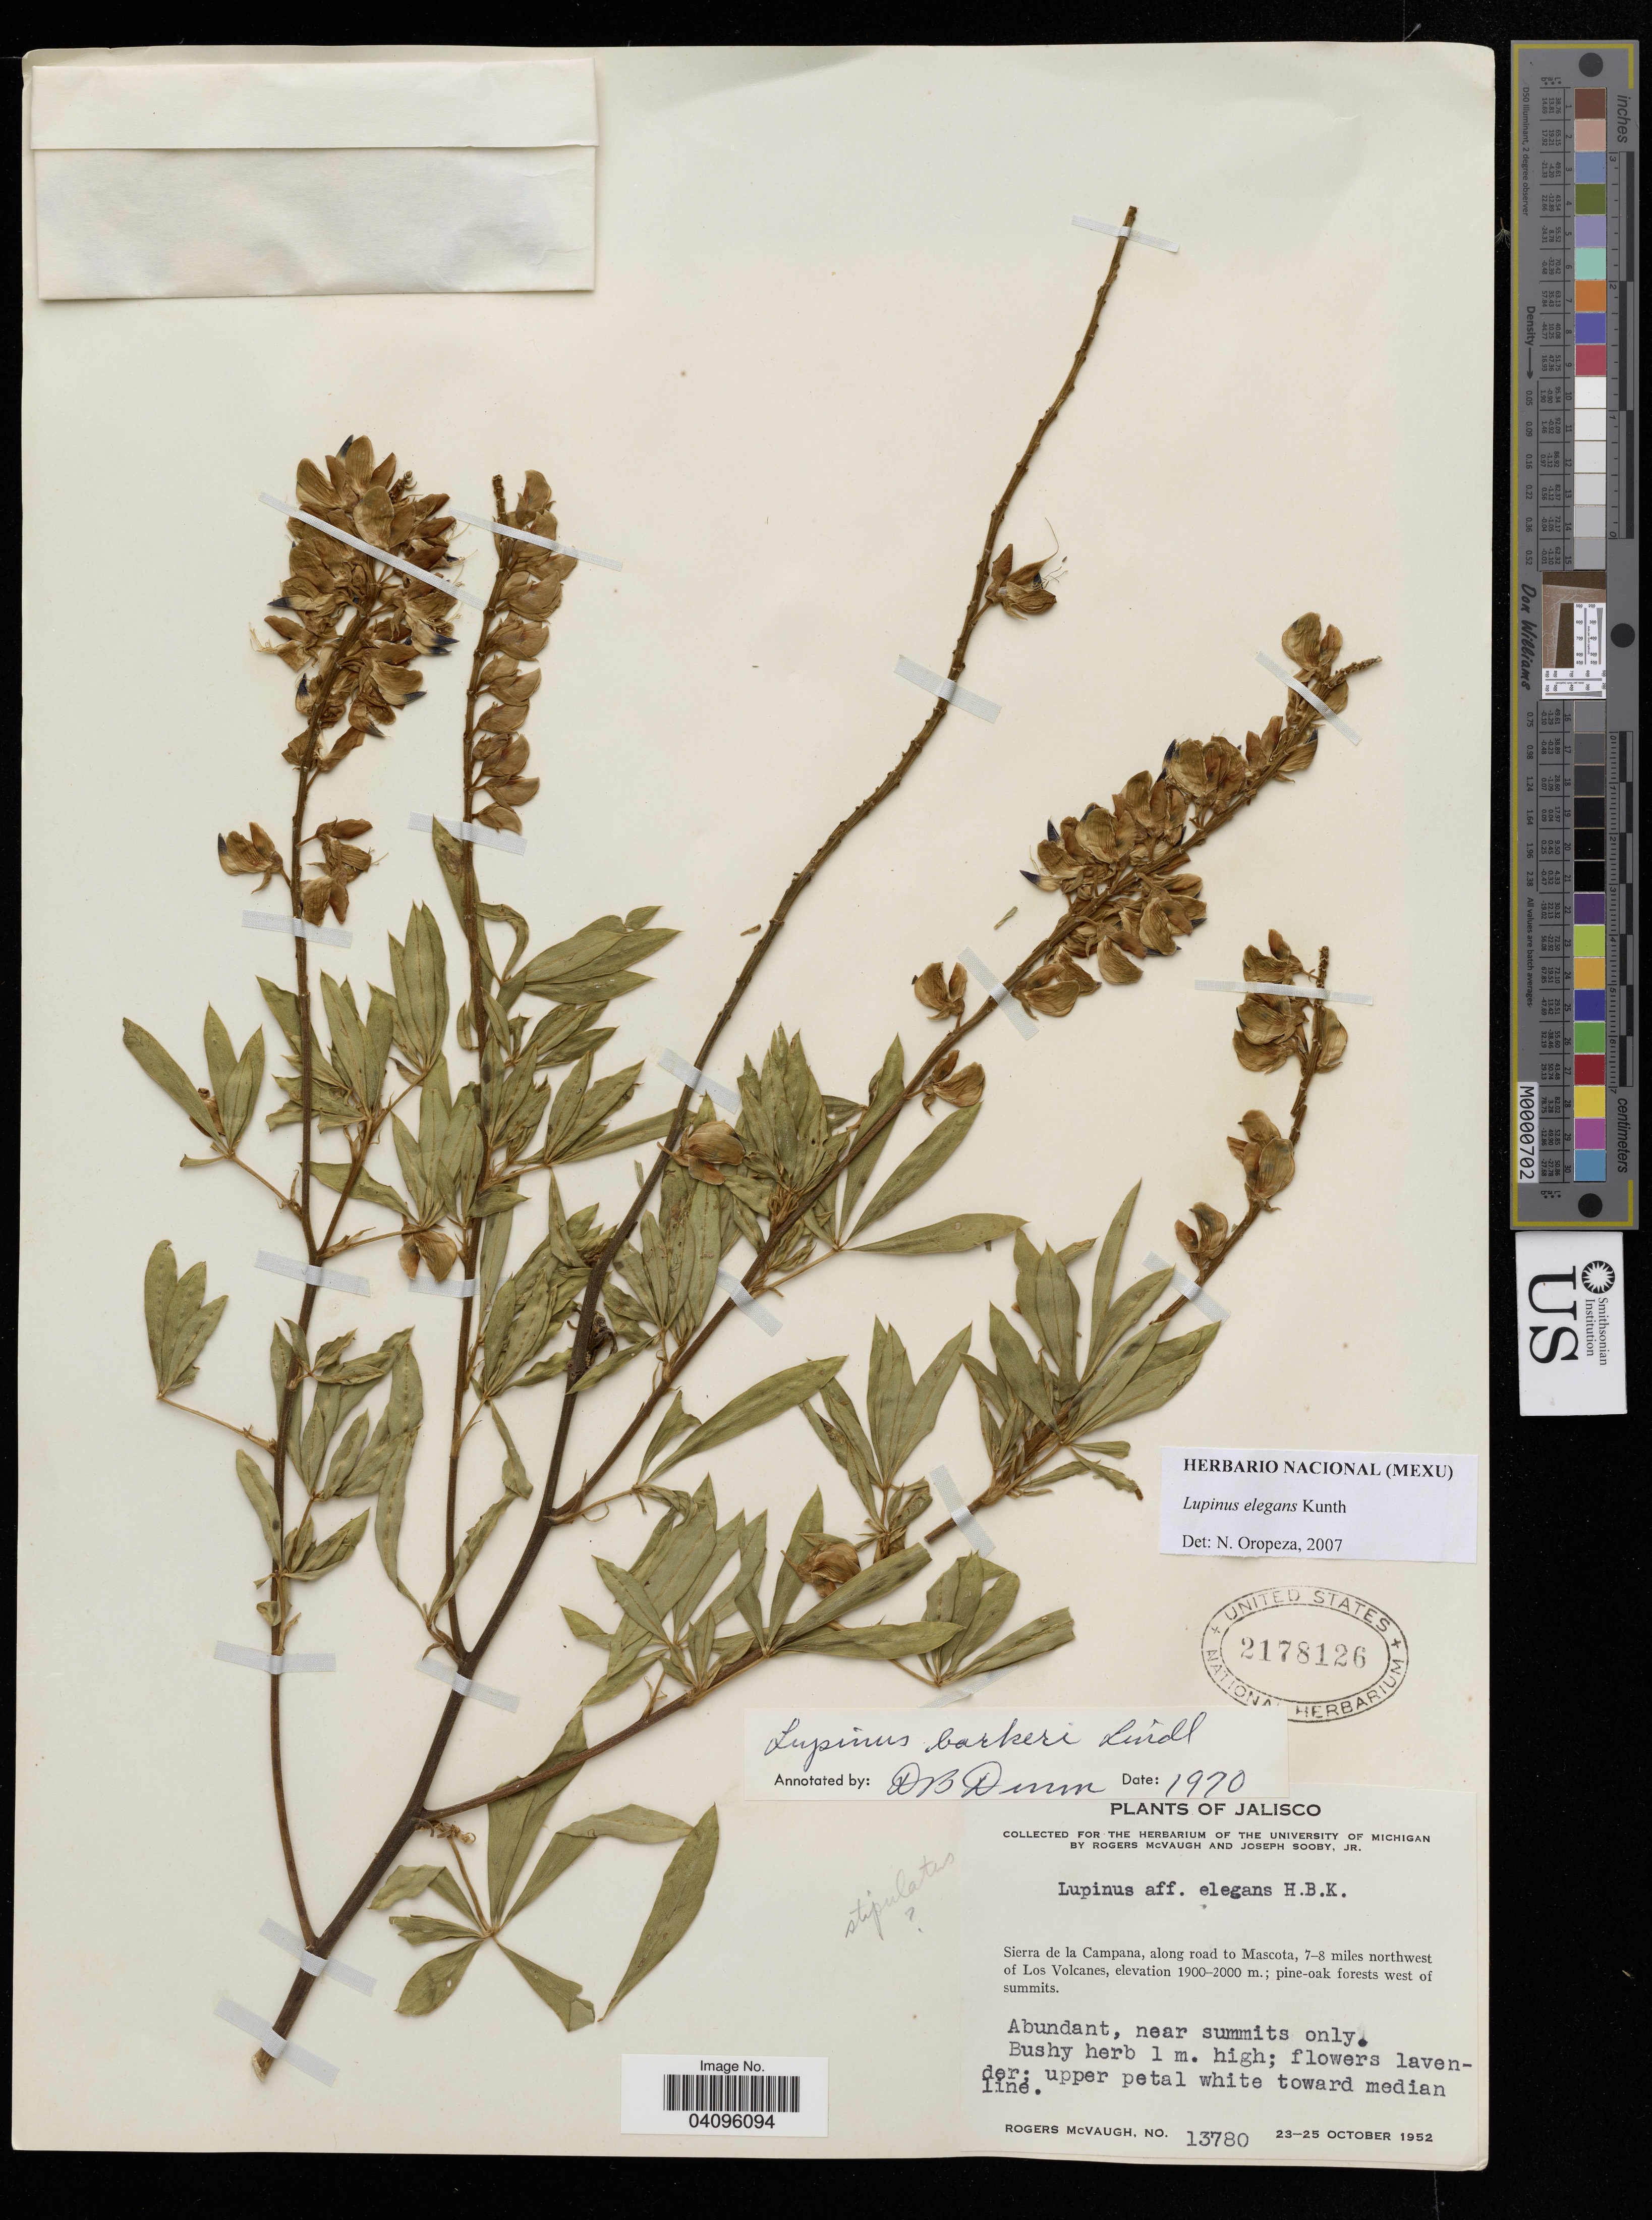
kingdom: Plantae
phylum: Tracheophyta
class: Magnoliopsida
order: Fabales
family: Fabaceae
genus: Lupinus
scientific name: Lupinus elegans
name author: Kunth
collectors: R. McVaugh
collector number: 13780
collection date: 1952-10-23/1952-10-25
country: Mexico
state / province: Jalisco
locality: Sierra de la Campana, along road to Mascota, 7-8 miles northwest of Los Volcanes.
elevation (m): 1900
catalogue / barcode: US 2178126